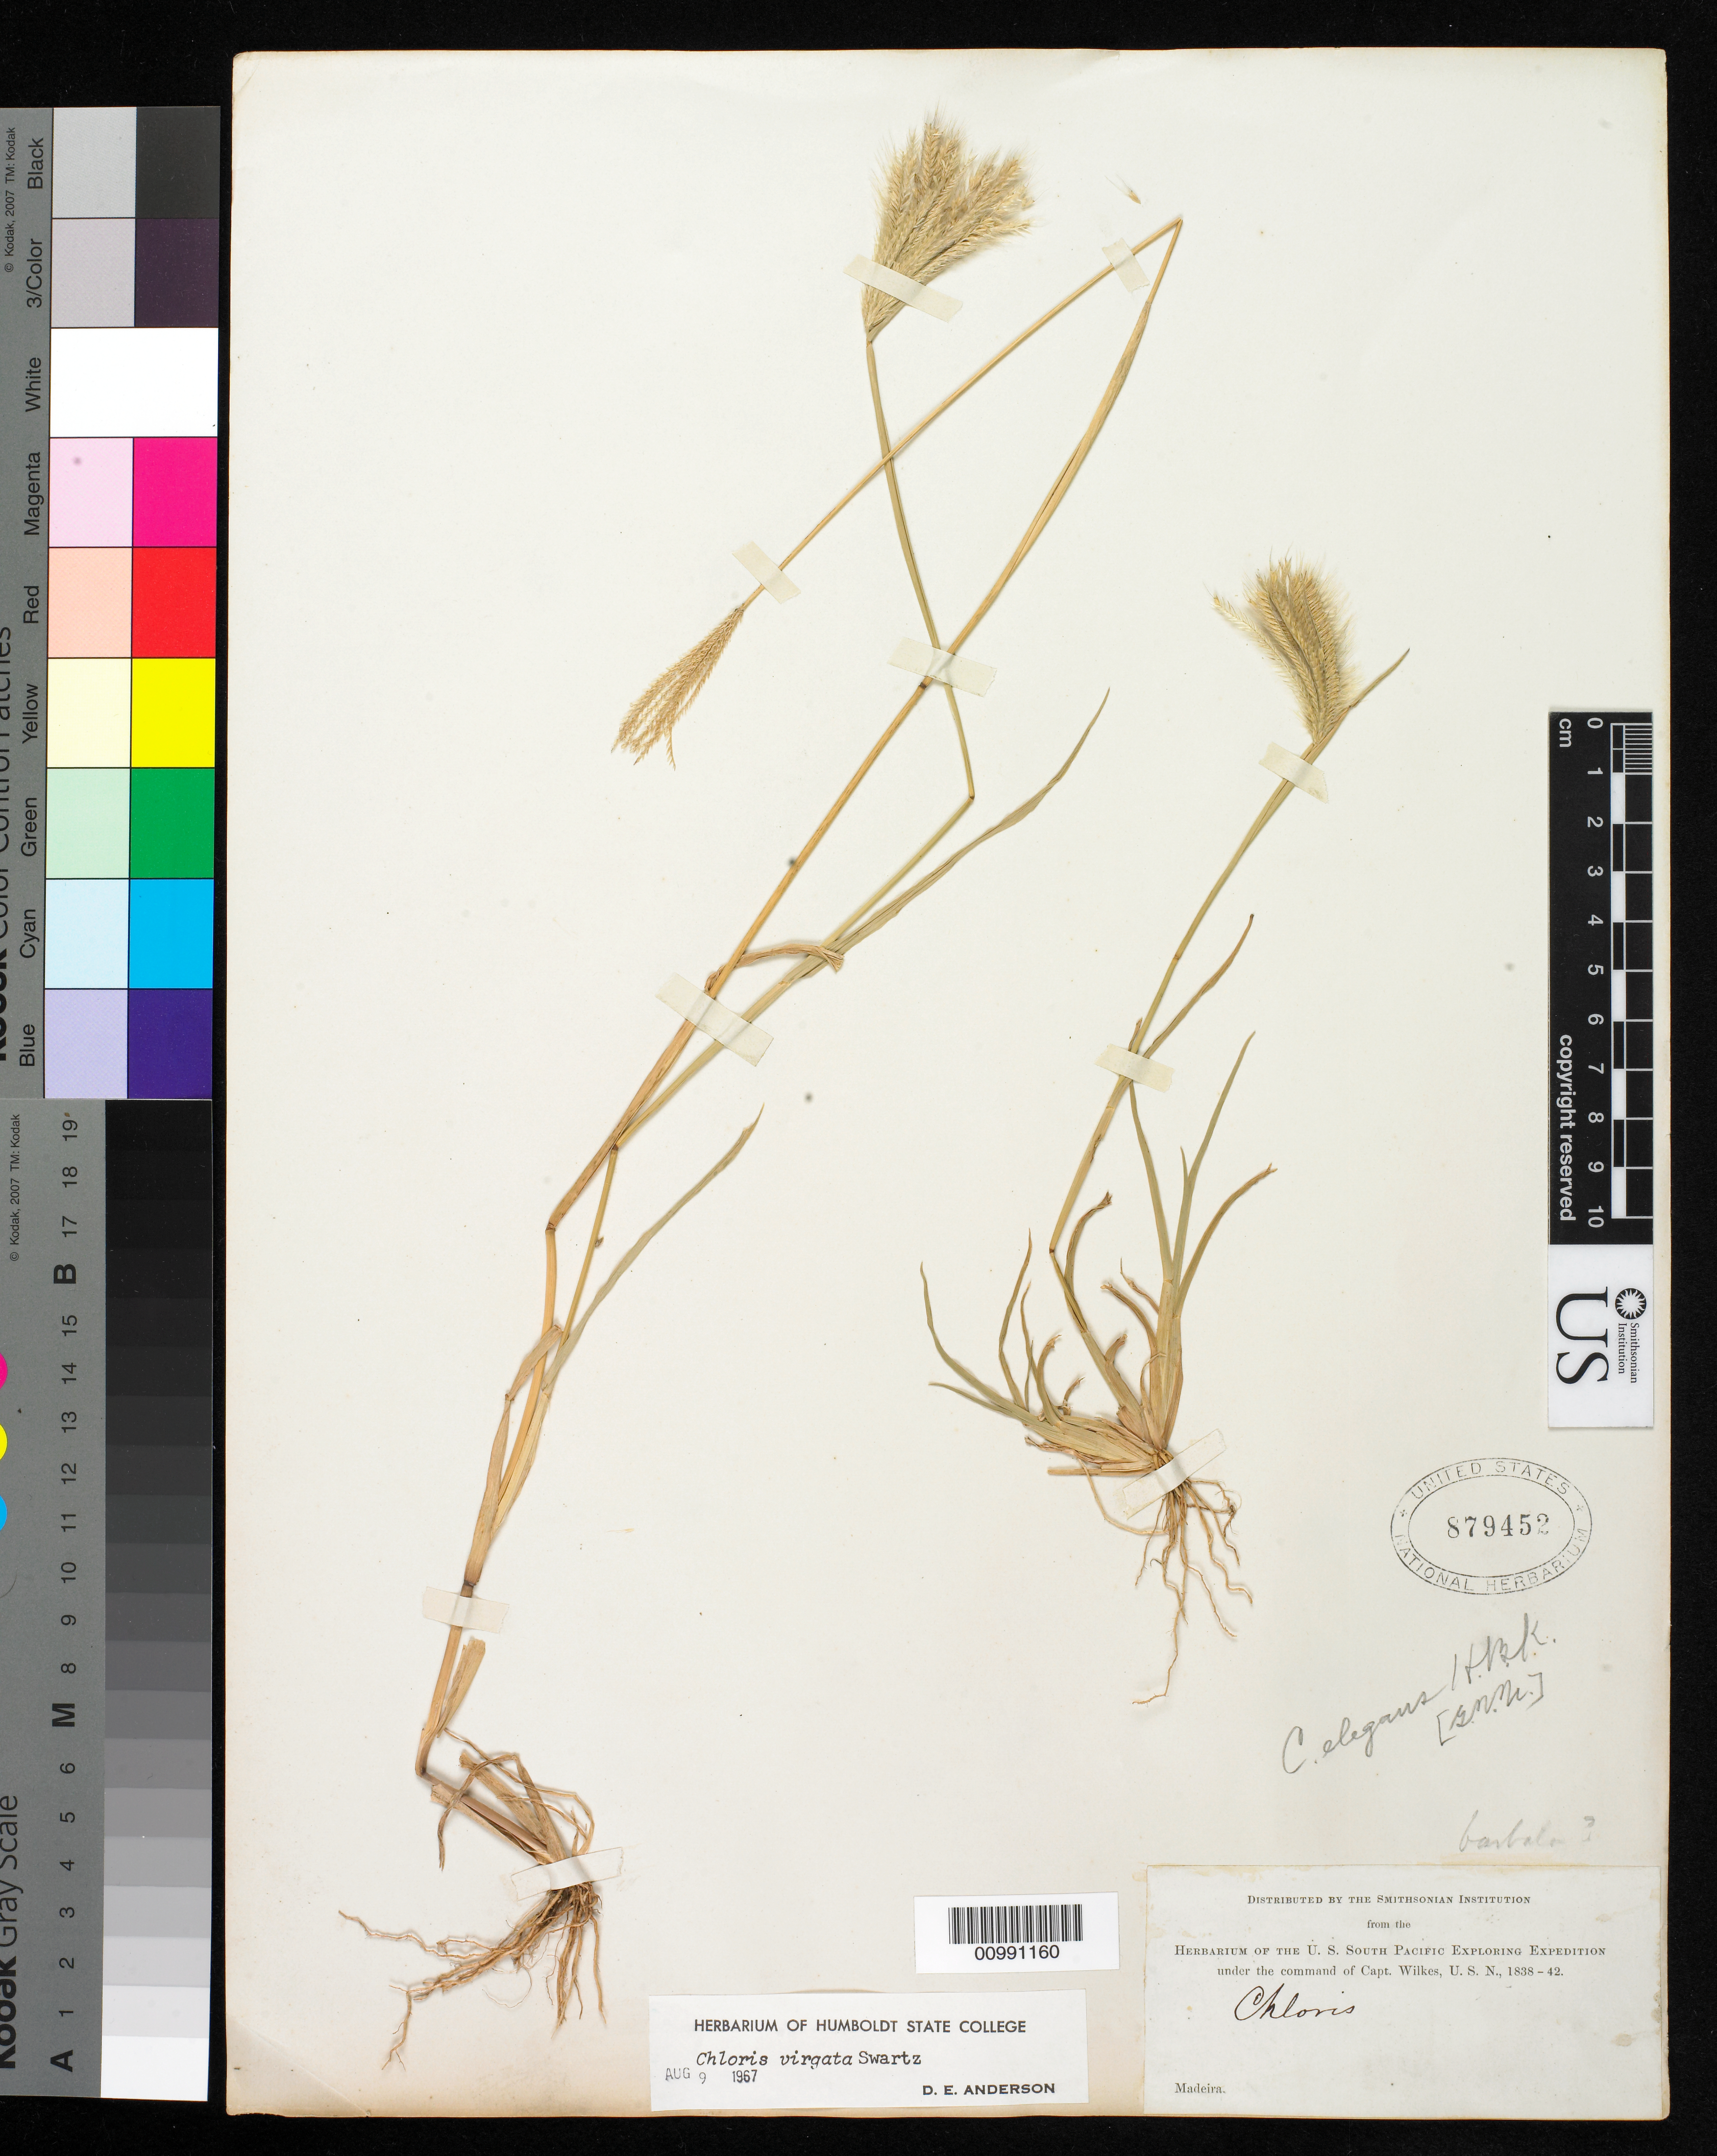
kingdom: Plantae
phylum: Tracheophyta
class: Liliopsida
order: Poales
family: Poaceae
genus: Chloris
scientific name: Chloris virgata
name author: Sw.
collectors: Wilkes Explor. Exped.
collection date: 1838/1842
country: Portugal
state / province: Madeira (Aut. Reg.)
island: Madeira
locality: Funchal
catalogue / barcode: US 879452